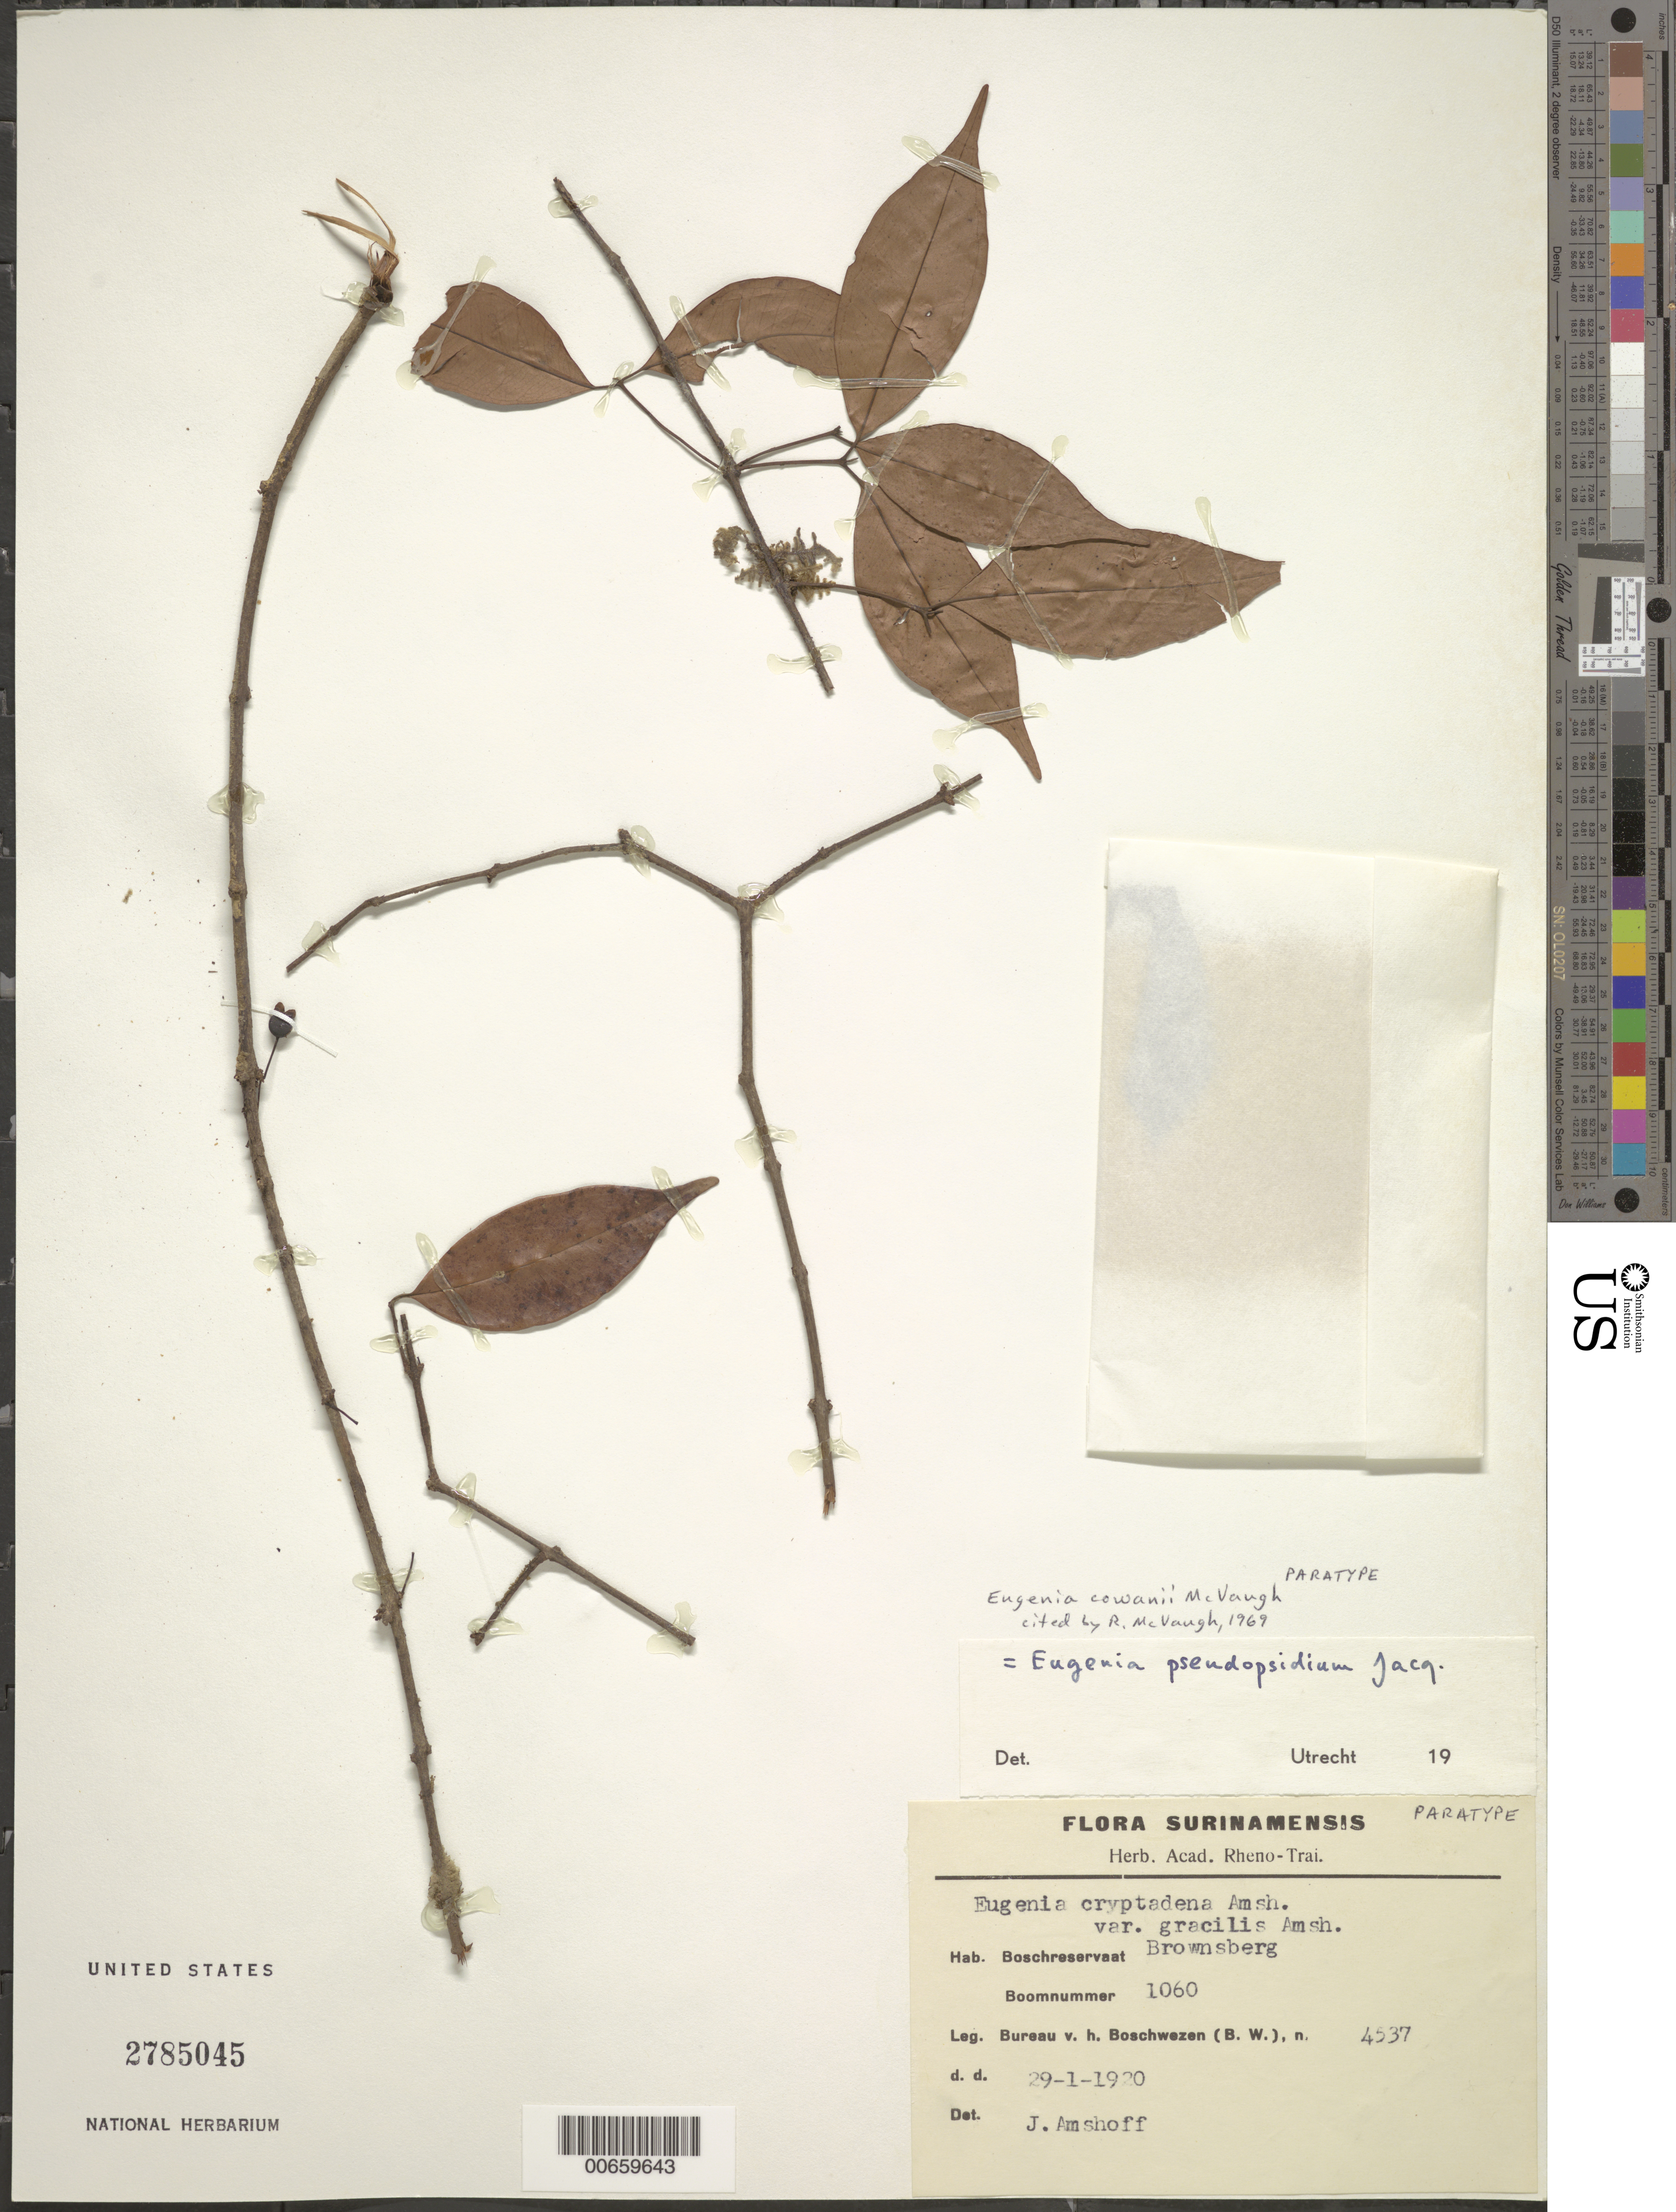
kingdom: Plantae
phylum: Tracheophyta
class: Magnoliopsida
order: Myrtales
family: Myrtaceae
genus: Eugenia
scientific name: Eugenia cowanii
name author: McVaugh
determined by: McVaugh, R.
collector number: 4537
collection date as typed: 29-Jan-20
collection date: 1920-01-29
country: Suriname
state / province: Brokopondo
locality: Brownsberg Nature Reserve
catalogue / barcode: US 2785045